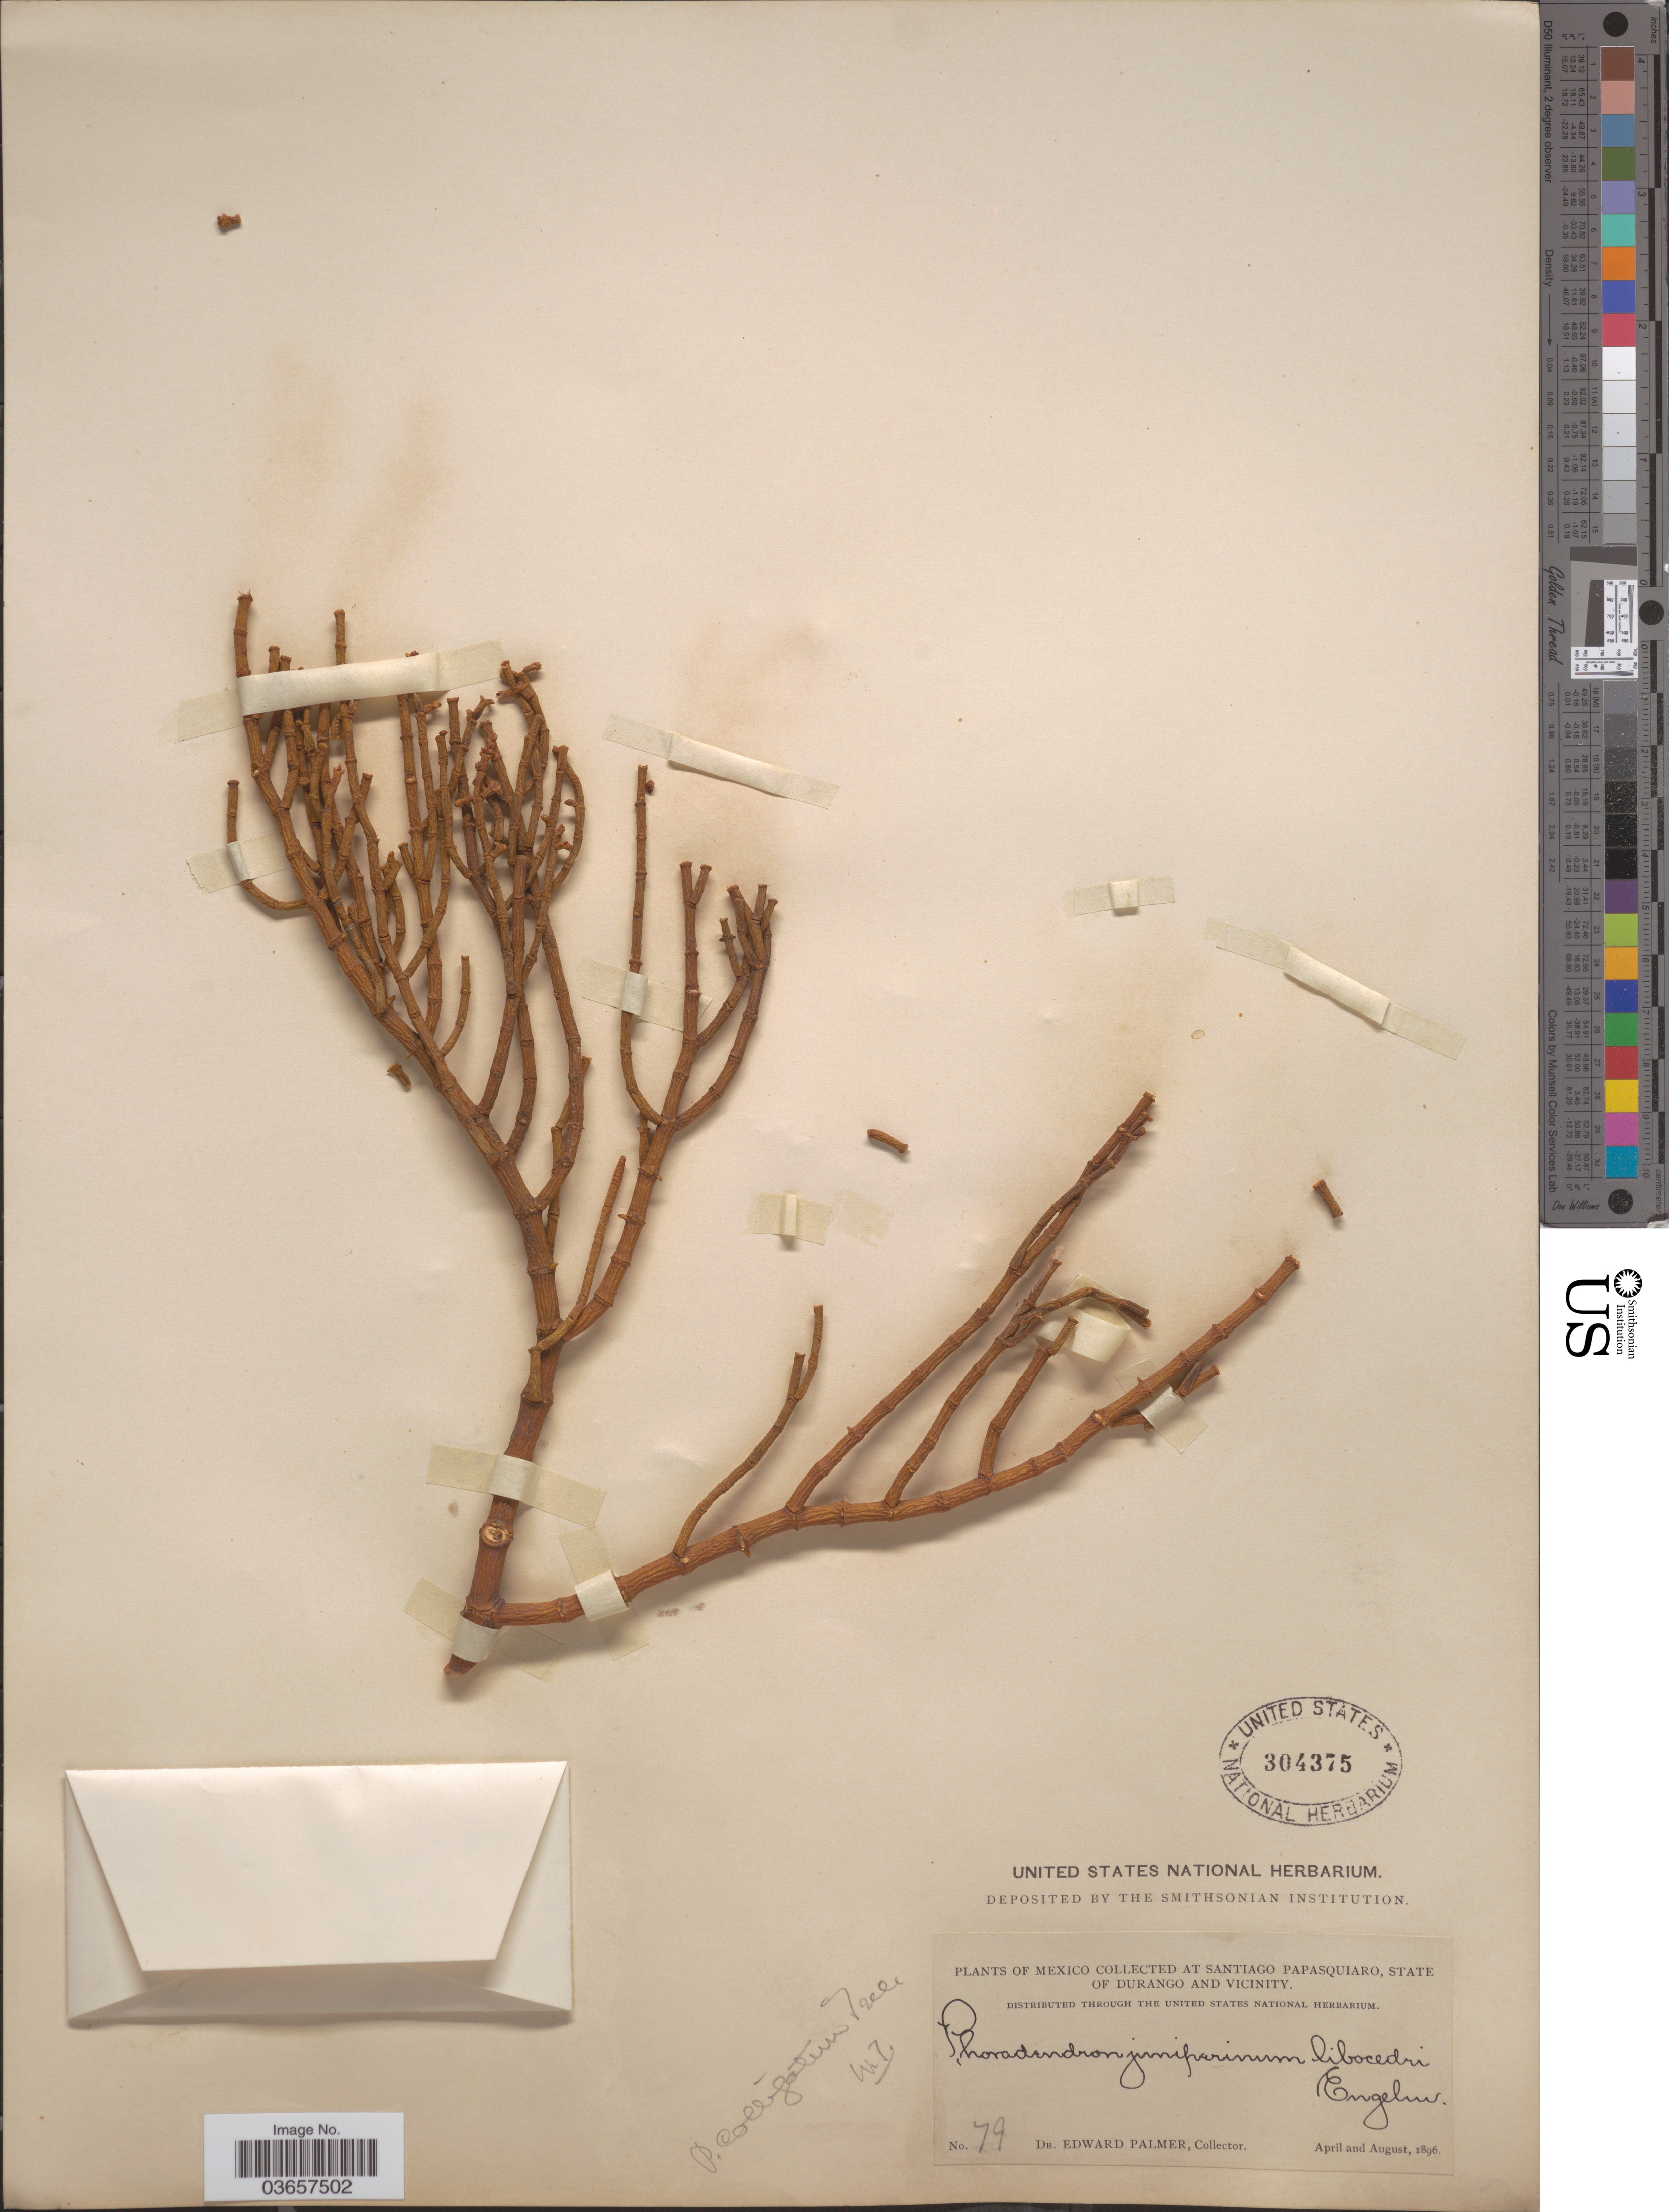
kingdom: Plantae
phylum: Tracheophyta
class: Magnoliopsida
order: Santalales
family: Viscaceae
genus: Phoradendron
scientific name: Phoradendron juniperinum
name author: Engelm. ex A. Gray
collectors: E. Palmer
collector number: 79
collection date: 1896-04/1896-08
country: Mexico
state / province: Durango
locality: At Santiago Papasquiaro, State of Durango and Vicinity.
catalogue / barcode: US 304375